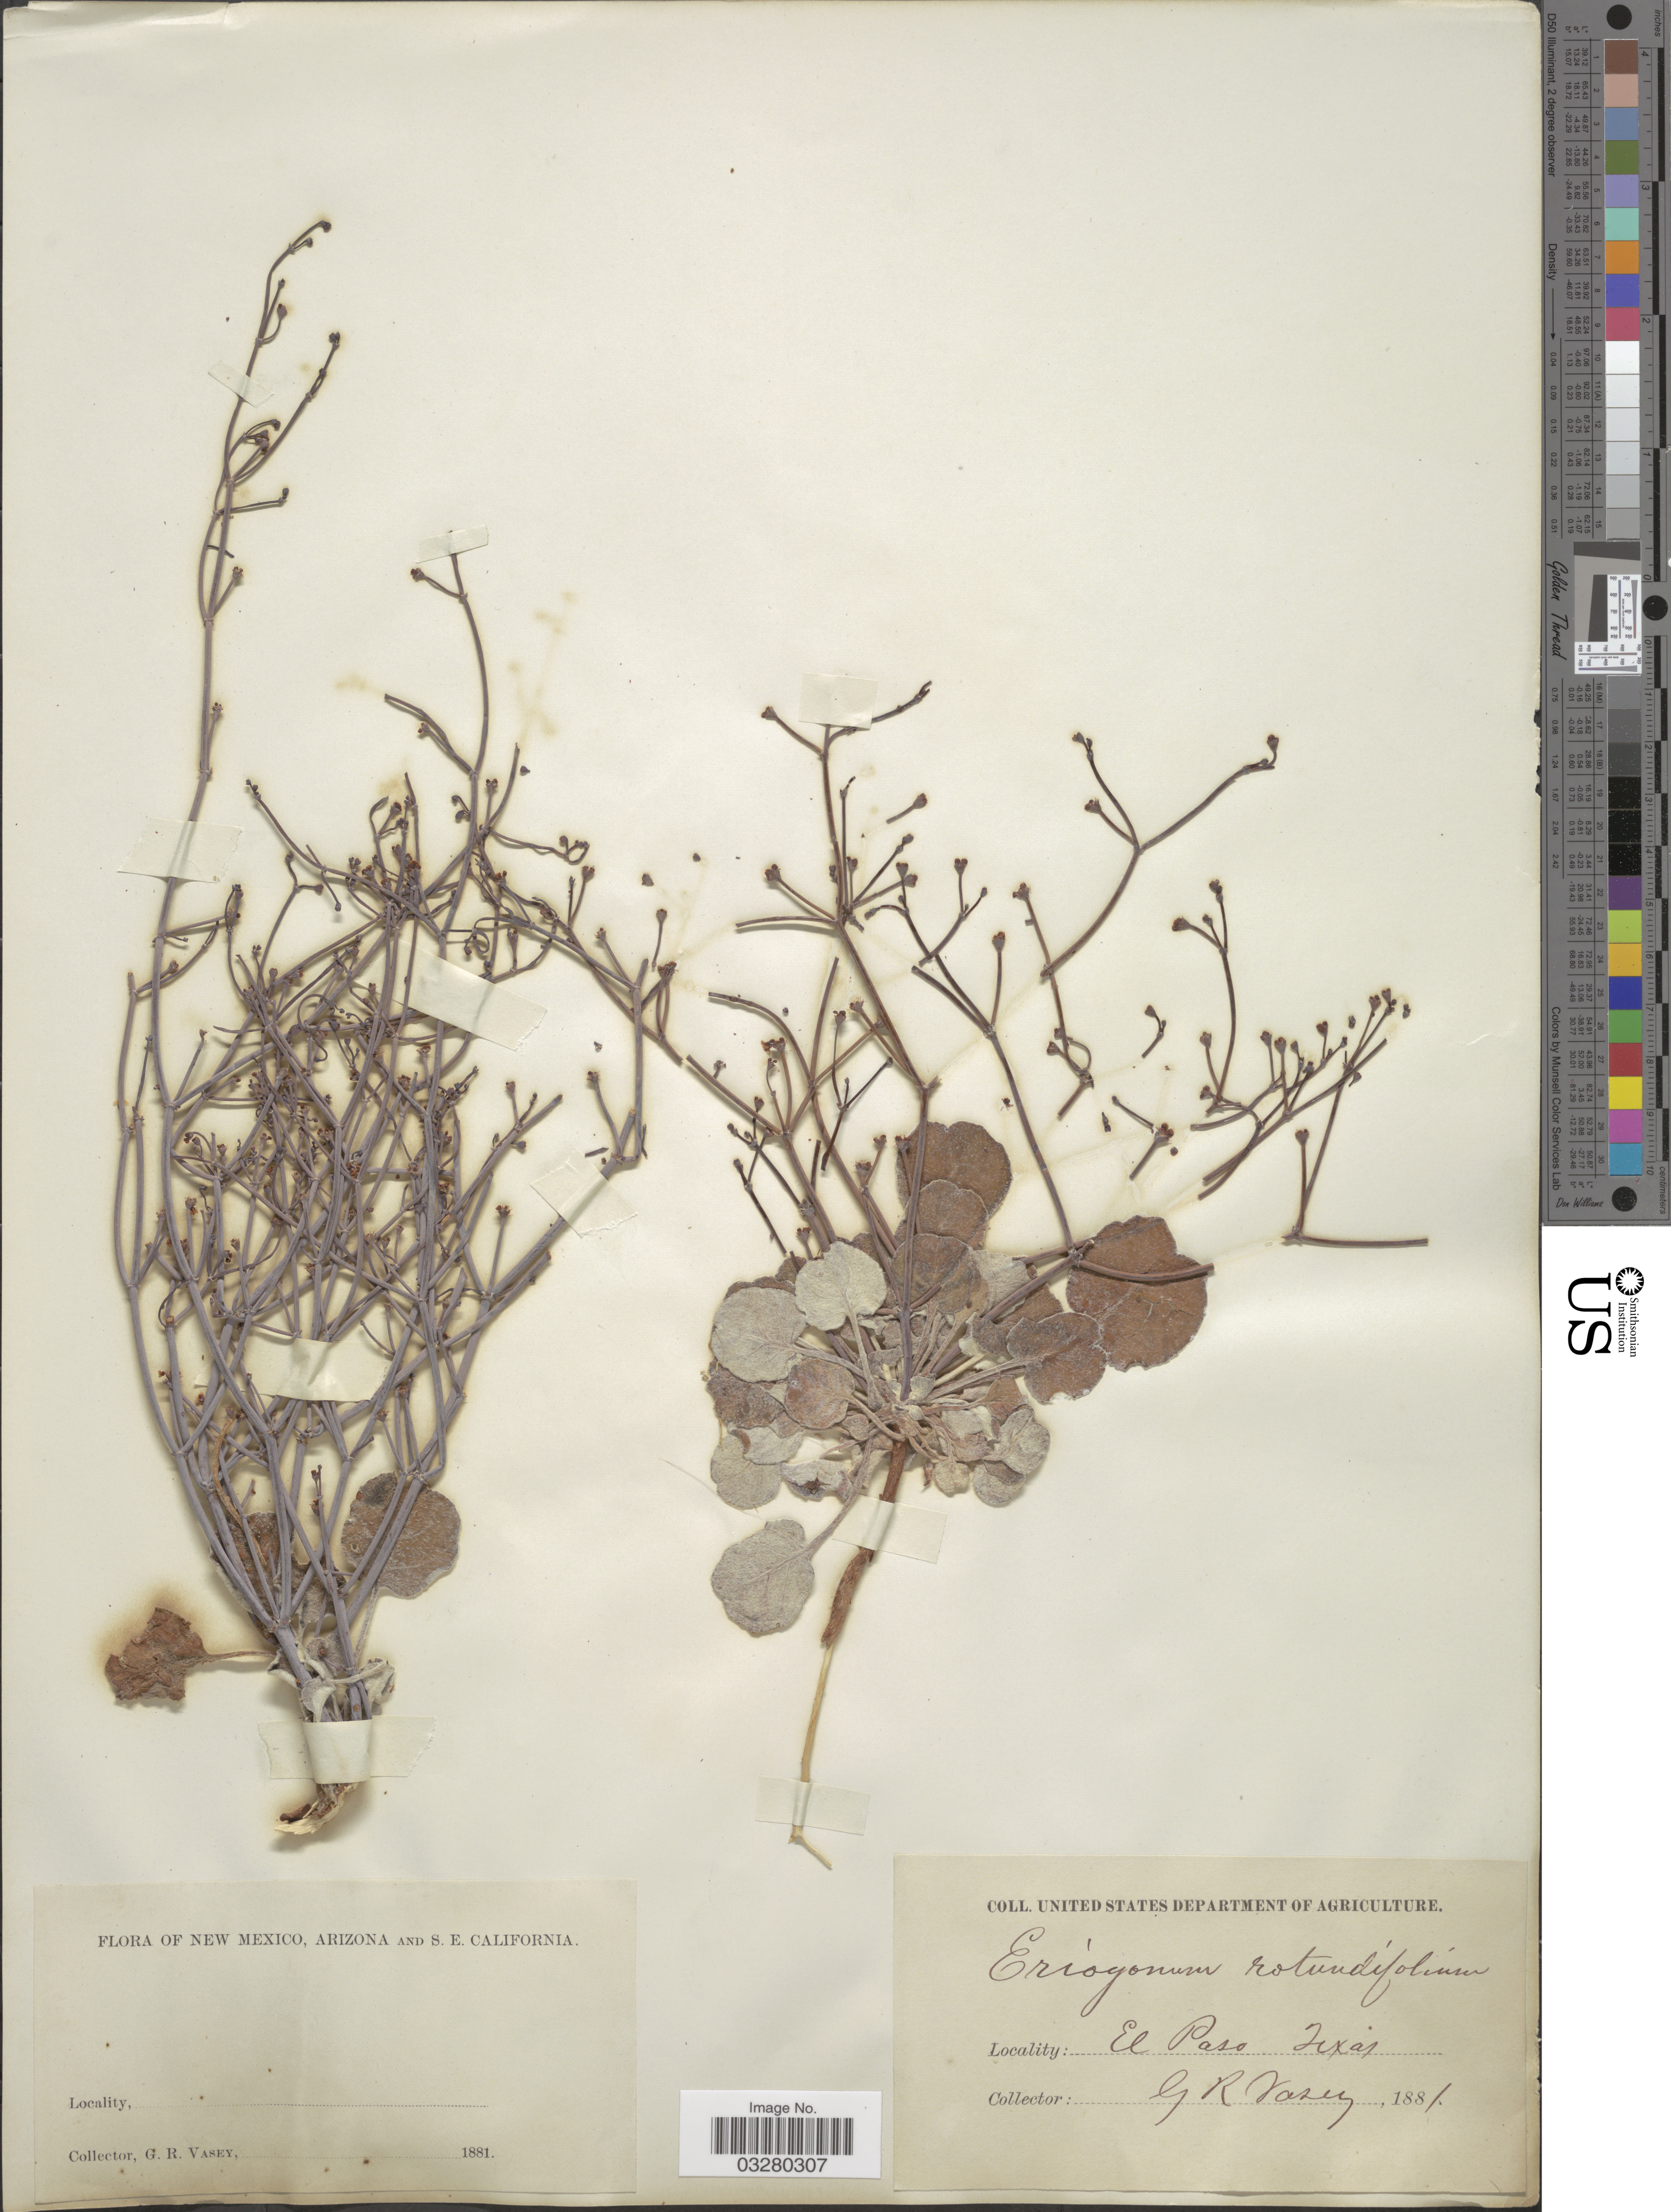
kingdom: Plantae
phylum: Tracheophyta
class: Magnoliopsida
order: Caryophyllales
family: Polygonaceae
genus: Eriogonum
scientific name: Eriogonum rotundifolium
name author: Benth. in DC.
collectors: G. R. Vasey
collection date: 1881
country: United States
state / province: Texas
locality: El Paso.